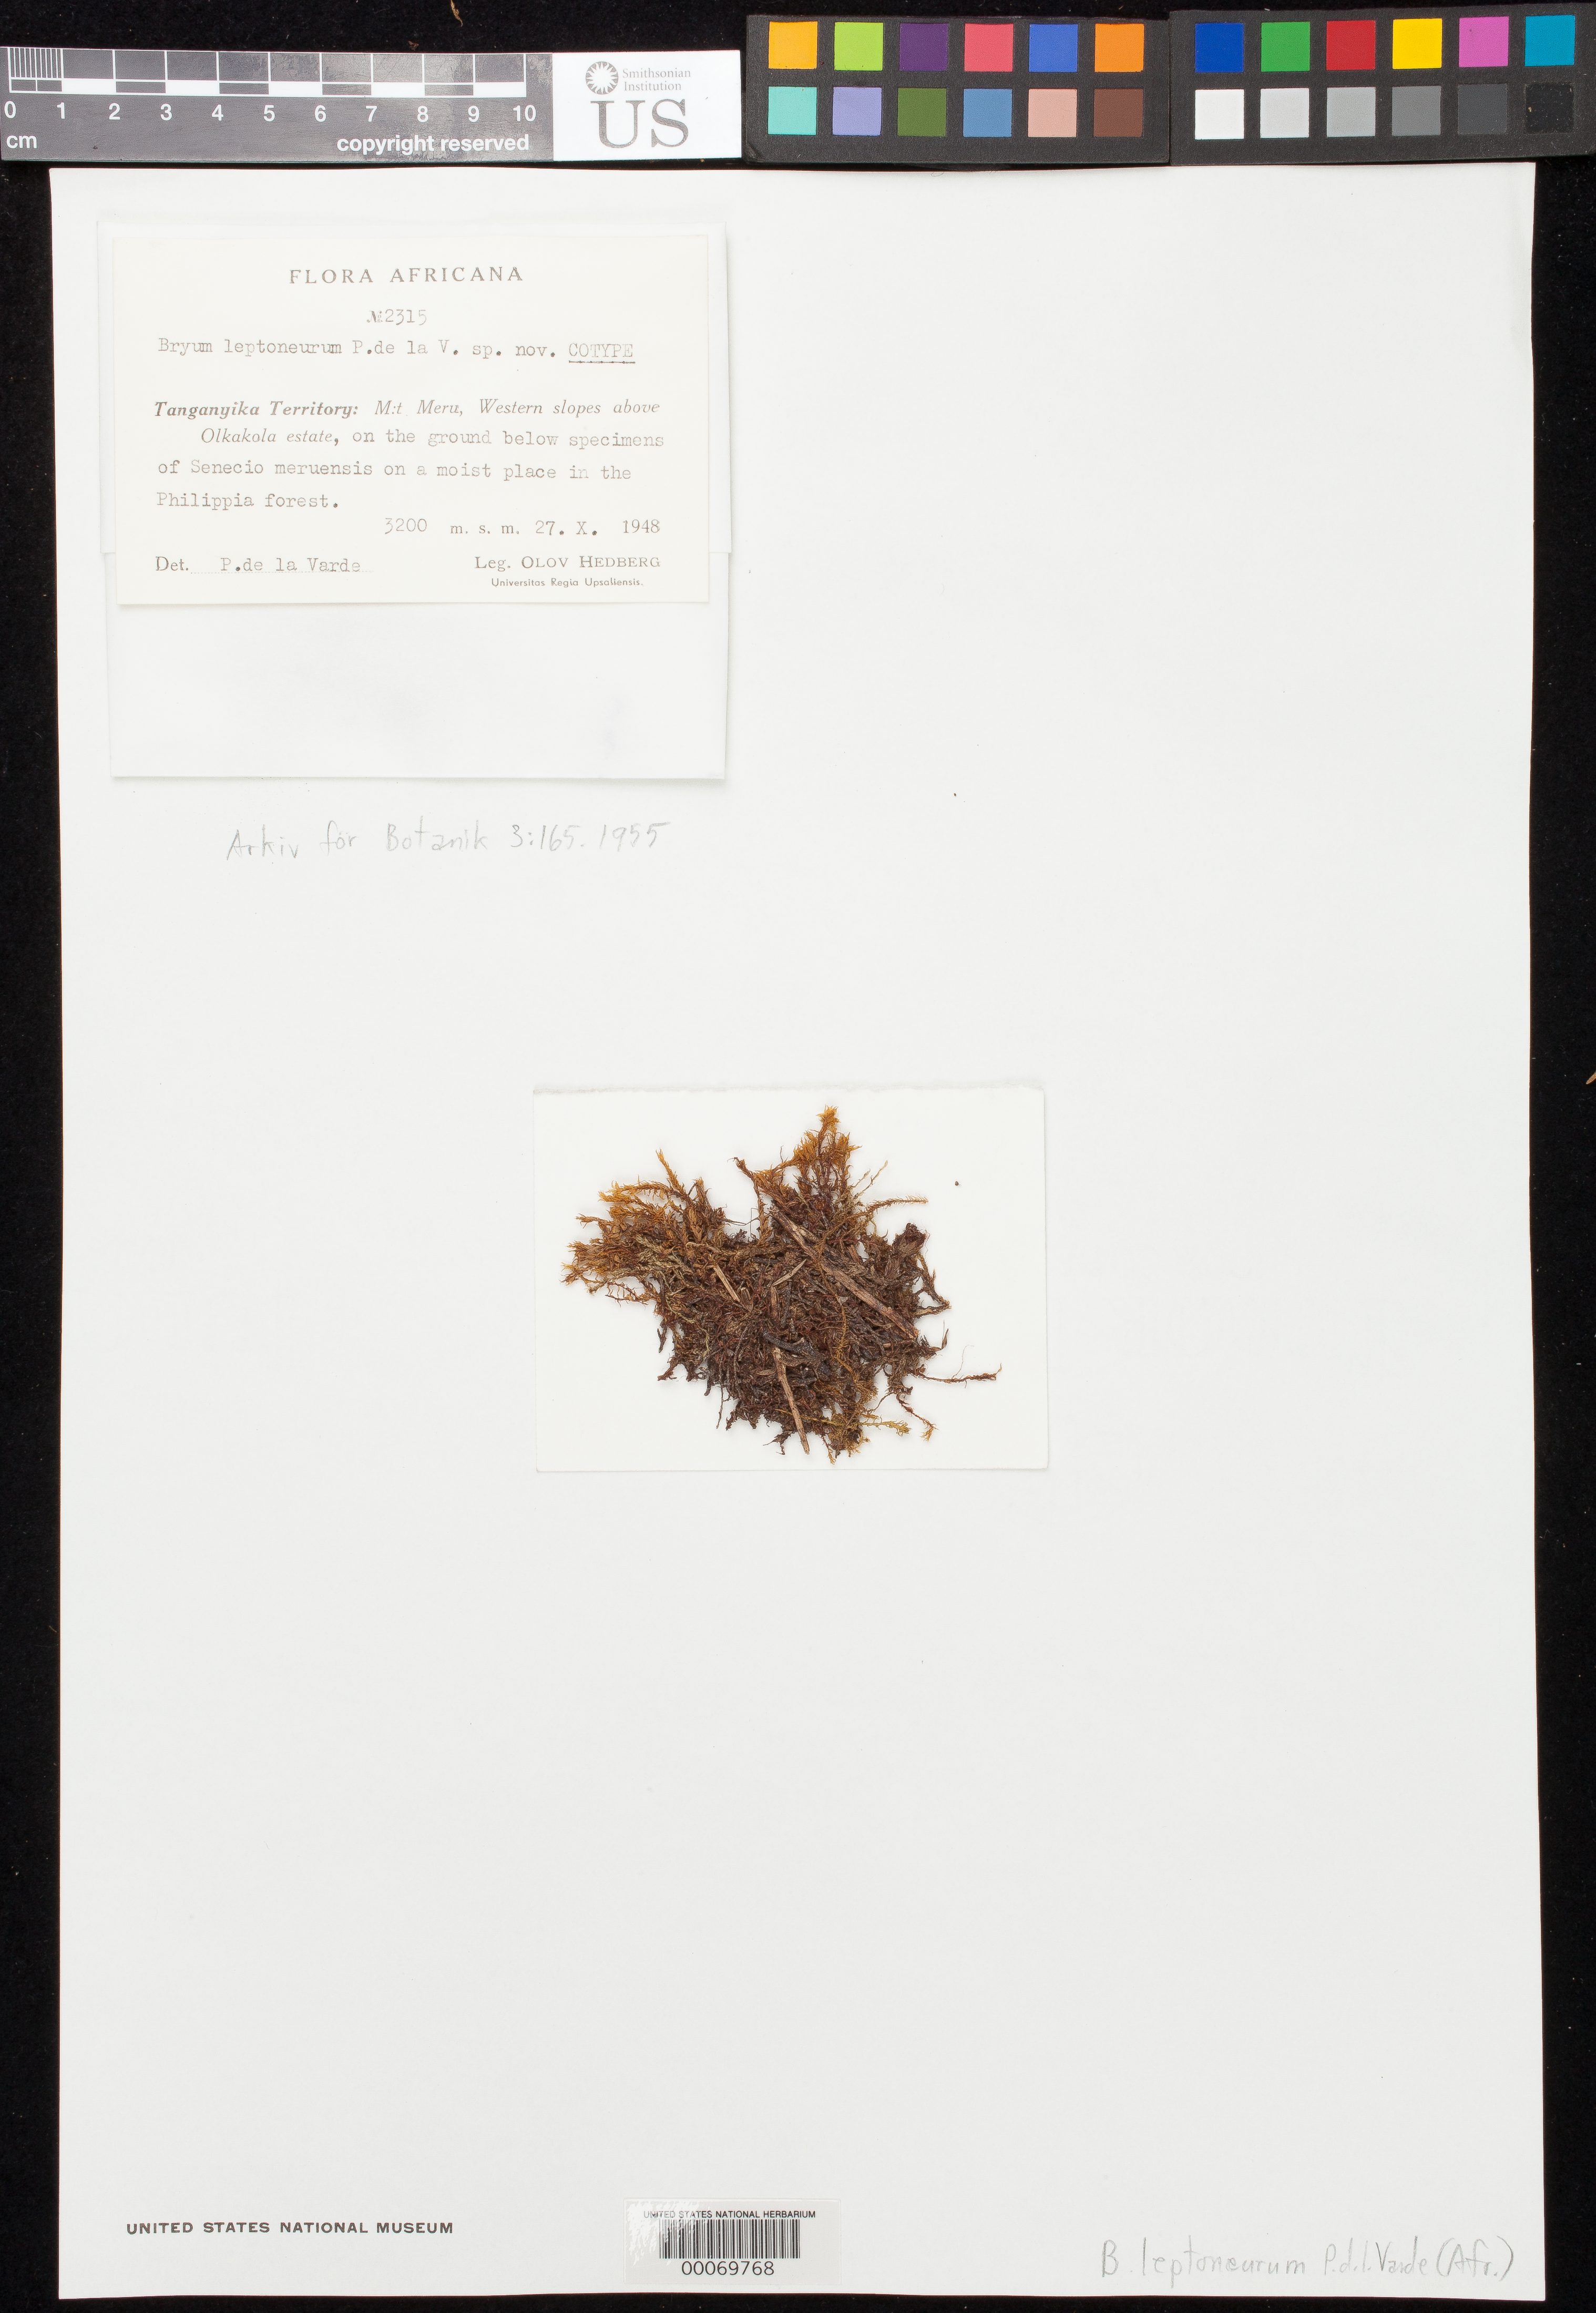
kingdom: Plantae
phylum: Bryophyta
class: Bryopsida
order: Bryales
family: Bryaceae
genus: Bryum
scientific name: Bryum leptoneuron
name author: P. de la Varde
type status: Type Collection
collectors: K. Hedberg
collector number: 2315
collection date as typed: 27 Oct 1948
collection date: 1948-10-27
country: Tanzania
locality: Mt. Meru, W slopes above Oikakola Estate.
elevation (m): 3200